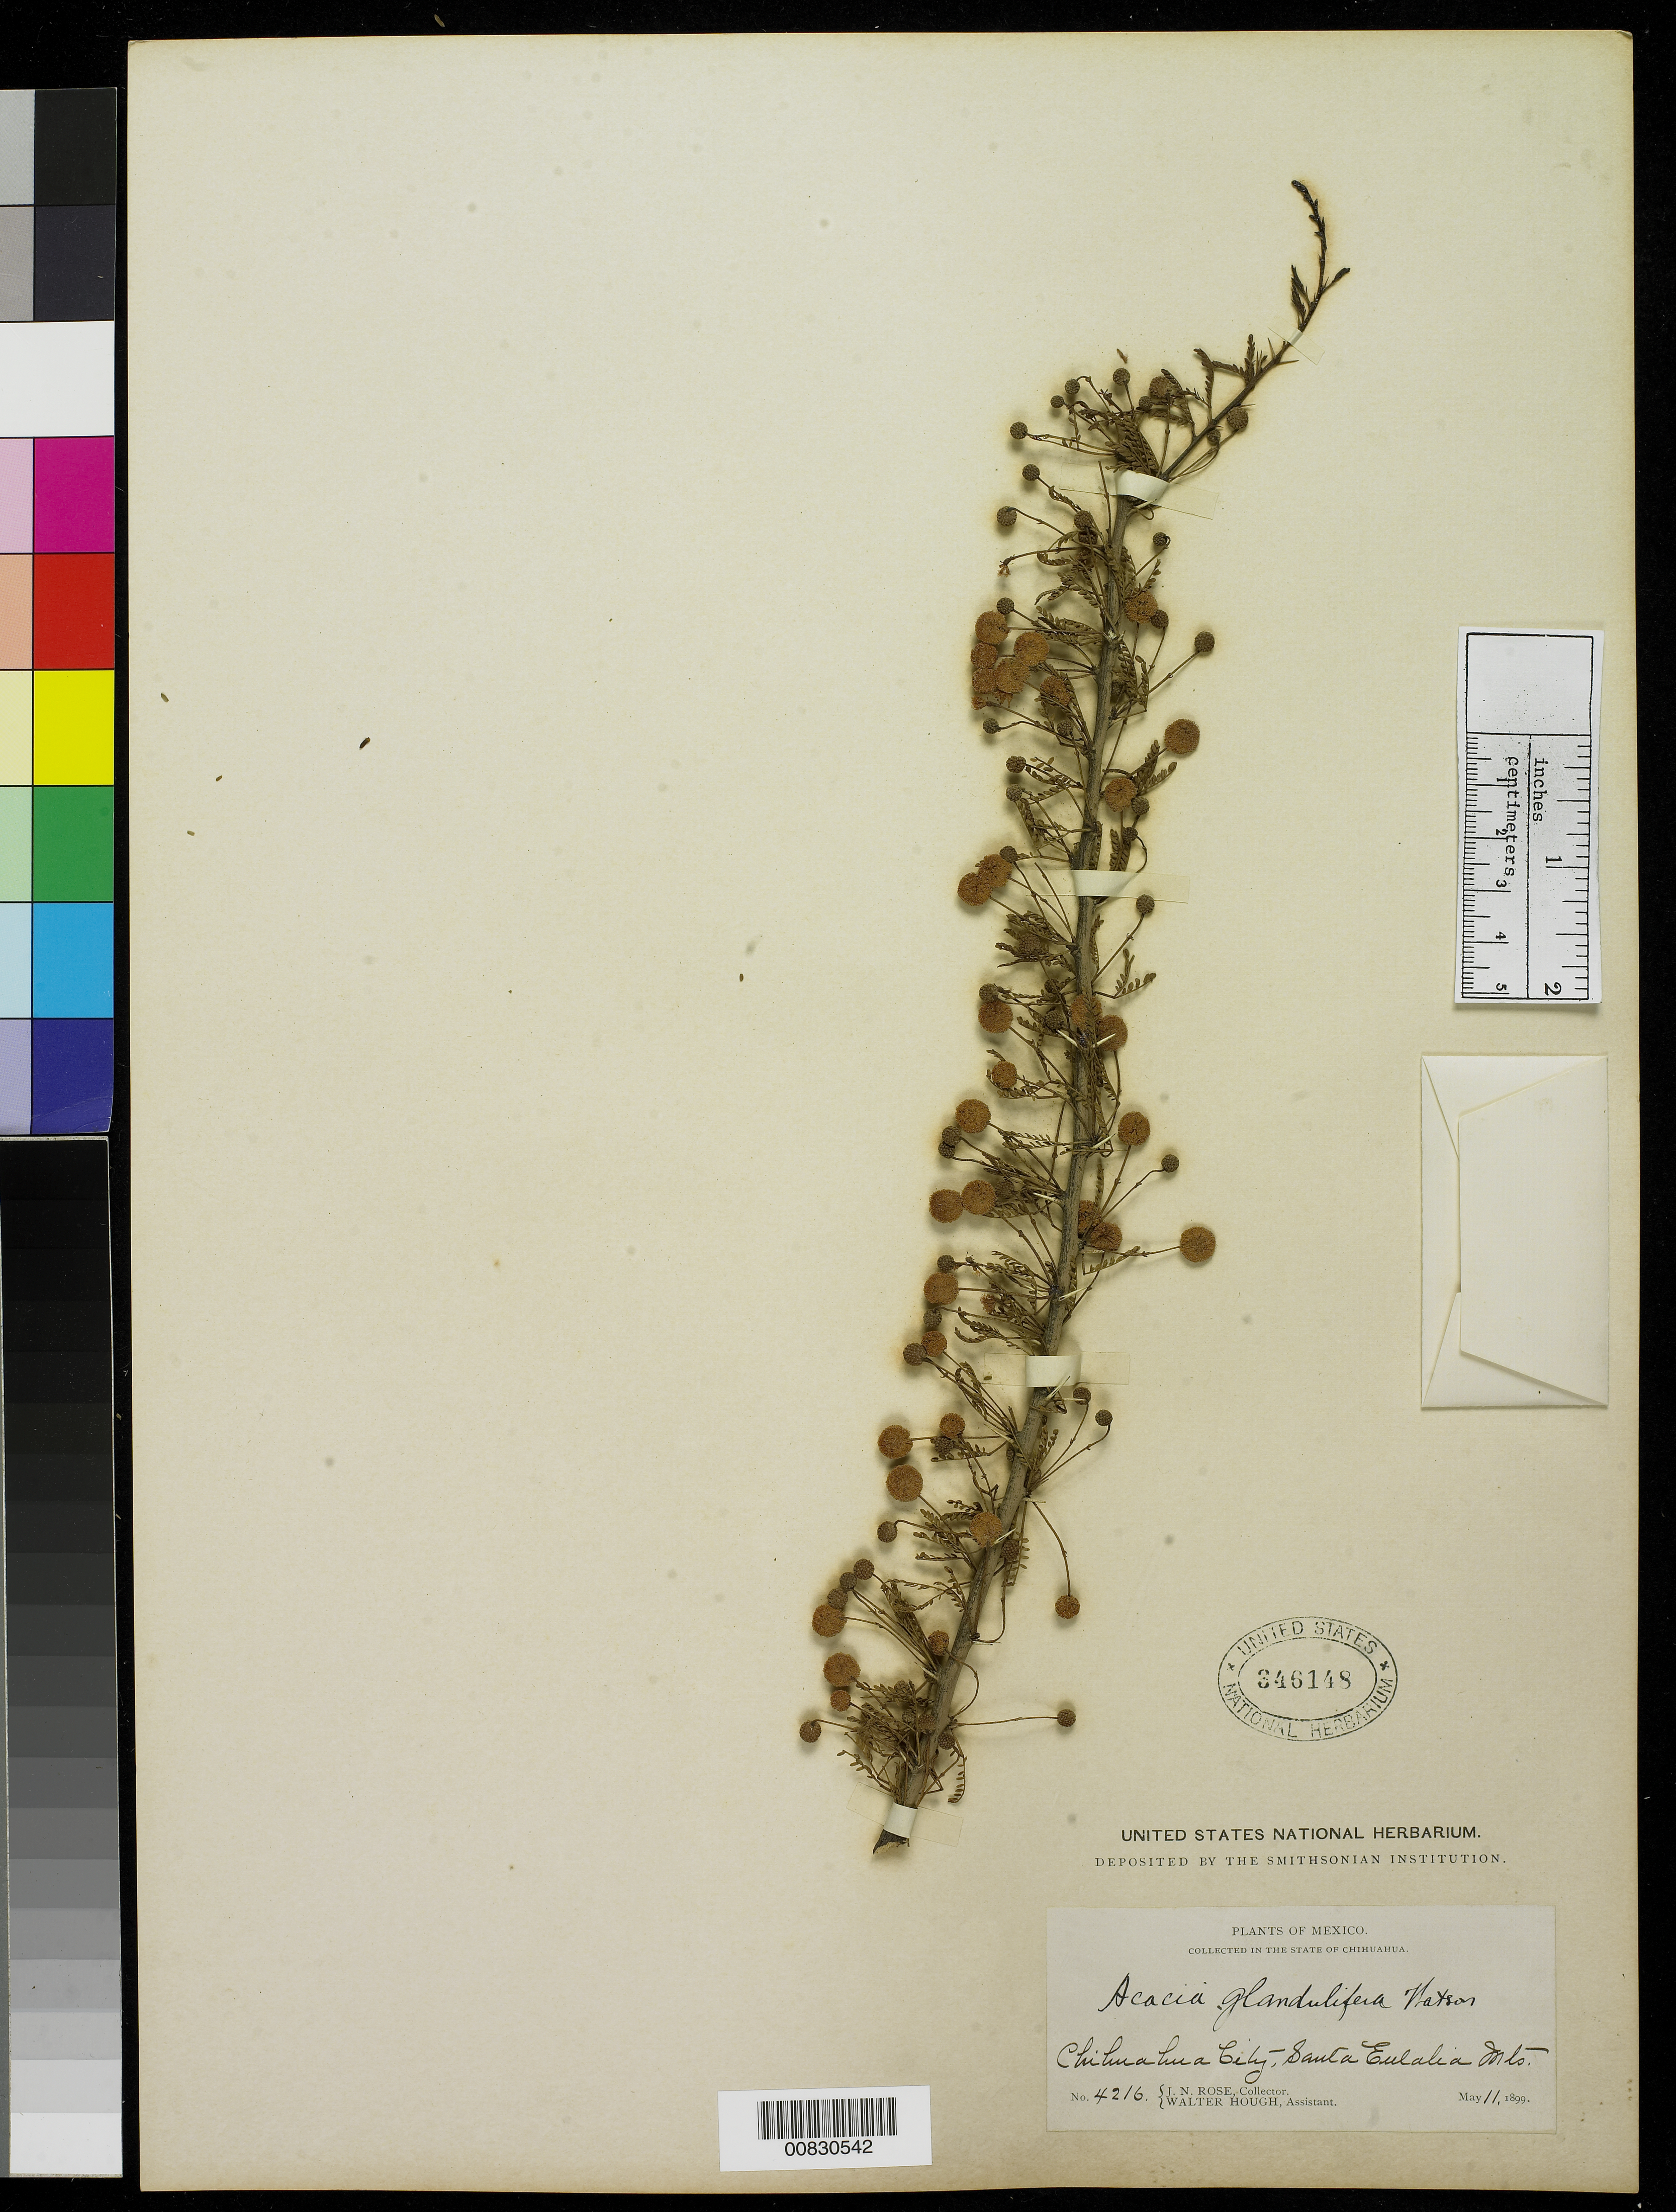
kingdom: Plantae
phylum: Tracheophyta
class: Magnoliopsida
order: Fabales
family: Fabaceae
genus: Vachellia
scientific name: Vachellia vernicosa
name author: (Britton & Rose) Seigler & Ebinger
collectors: J. N. Rose & W. Hough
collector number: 4216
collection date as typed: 11 May 1899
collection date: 1899-05-11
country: Mexico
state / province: Chihuahua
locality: Chihuahua City - Sta. Eulalia Mts.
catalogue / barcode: US 346148